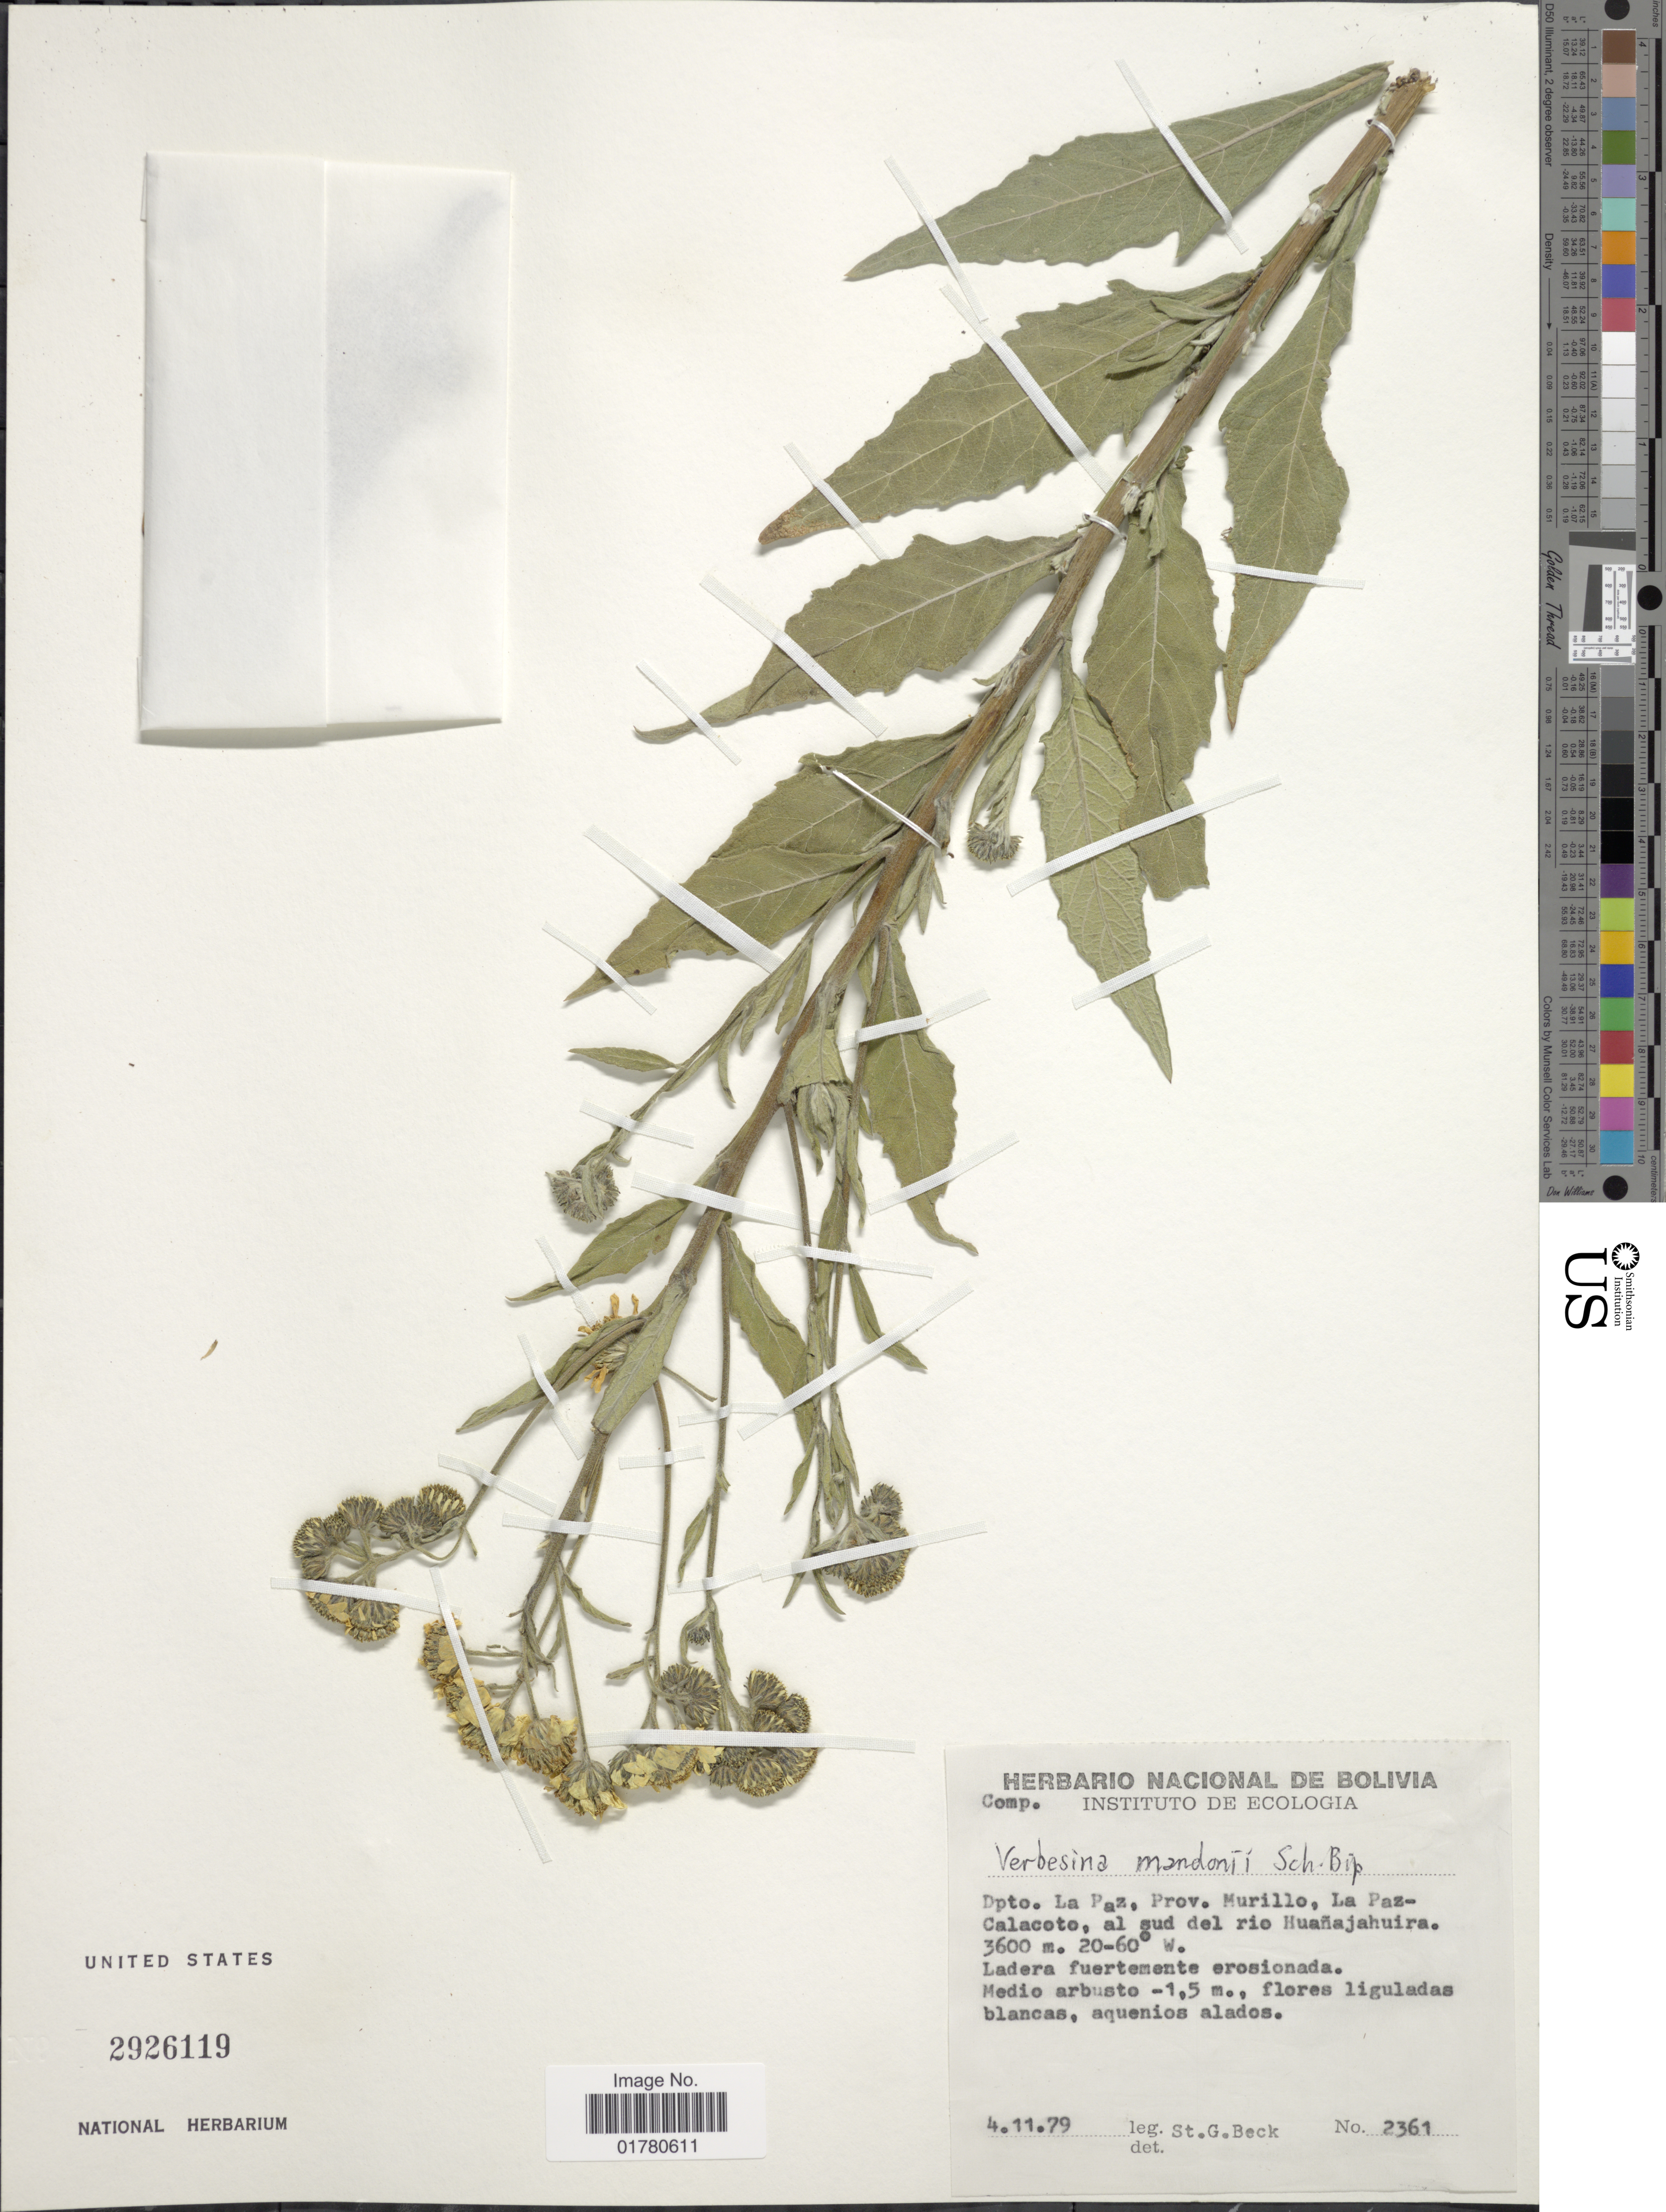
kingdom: Plantae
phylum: Tracheophyta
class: Magnoliopsida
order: Asterales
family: Asteraceae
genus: Verbesina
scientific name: Verbesina boliviana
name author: Klatt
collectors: S. G. Beck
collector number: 2361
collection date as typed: Transcribed d/m/y: 4/11/79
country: Bolivia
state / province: La Paz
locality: Dpto La Paz, Prov. Murillo, La Paz-Calacoto, al sud del rio Huañajahuira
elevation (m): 3600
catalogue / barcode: US 2926119